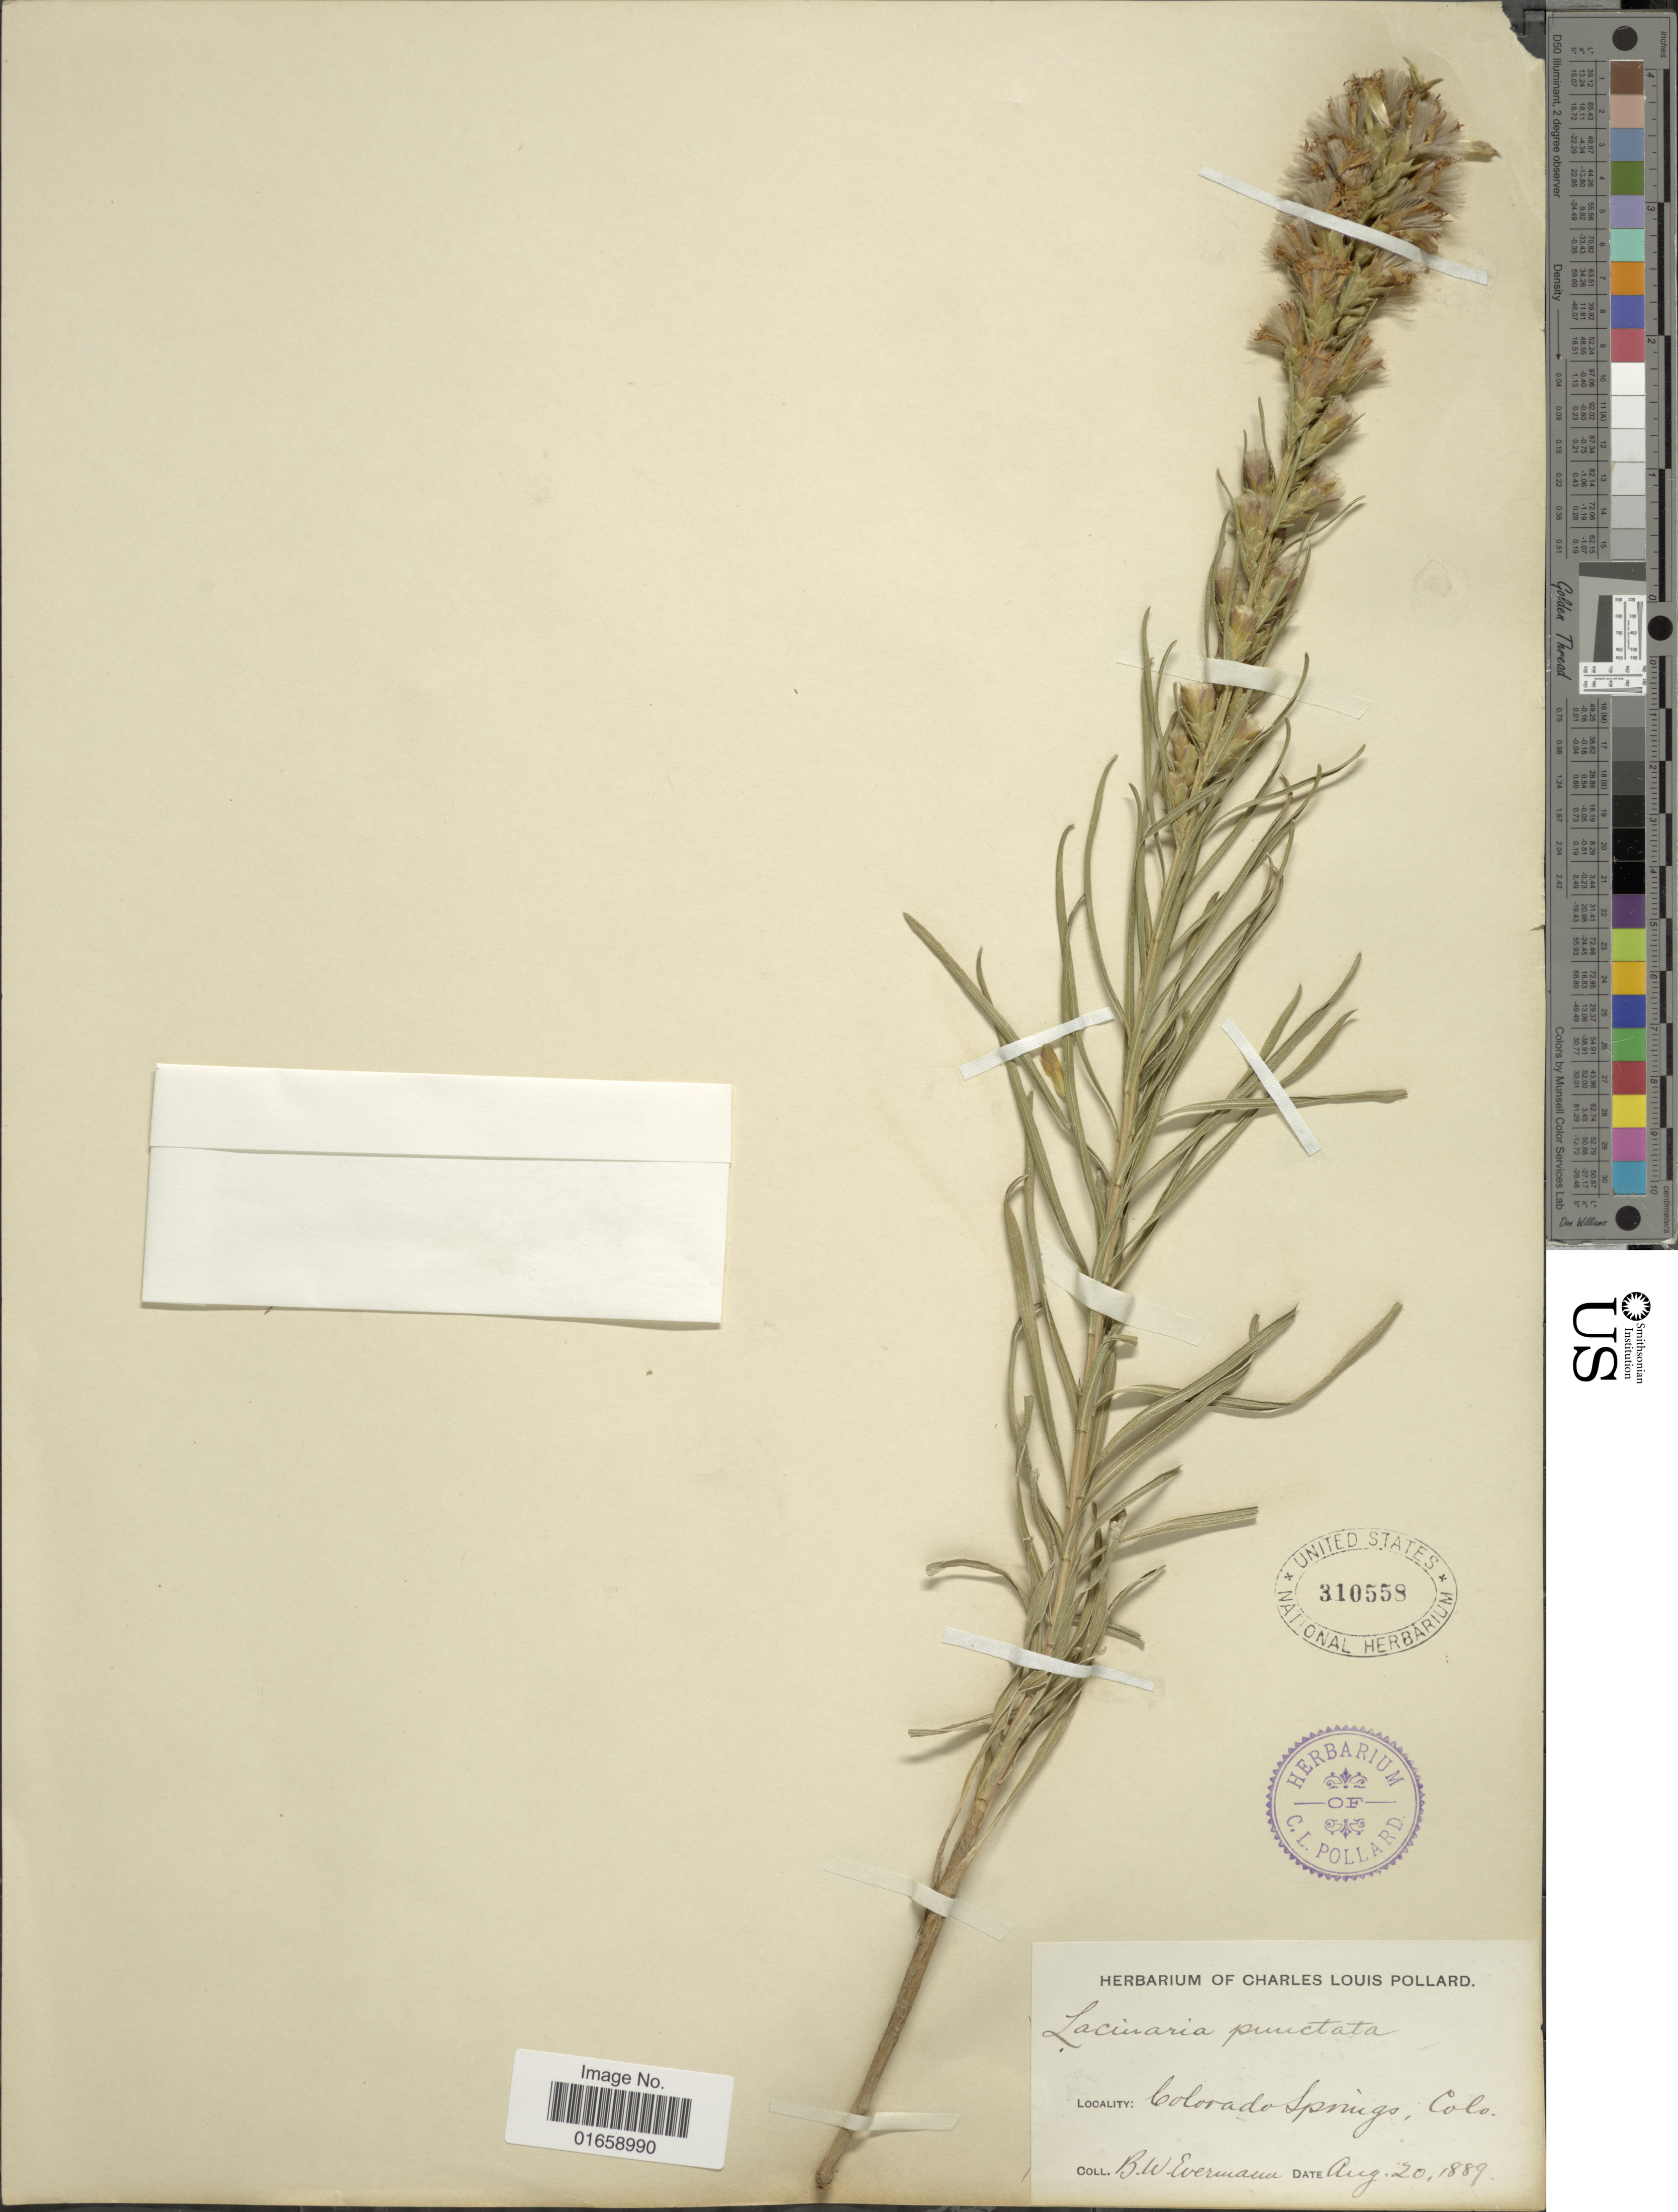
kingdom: Plantae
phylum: Tracheophyta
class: Magnoliopsida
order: Asterales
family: Asteraceae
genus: Liatris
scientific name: Liatris punctata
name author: Hook.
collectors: B. W. Evermann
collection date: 1889-08-20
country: United States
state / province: Colorado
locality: Colorado Springs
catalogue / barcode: US 310558